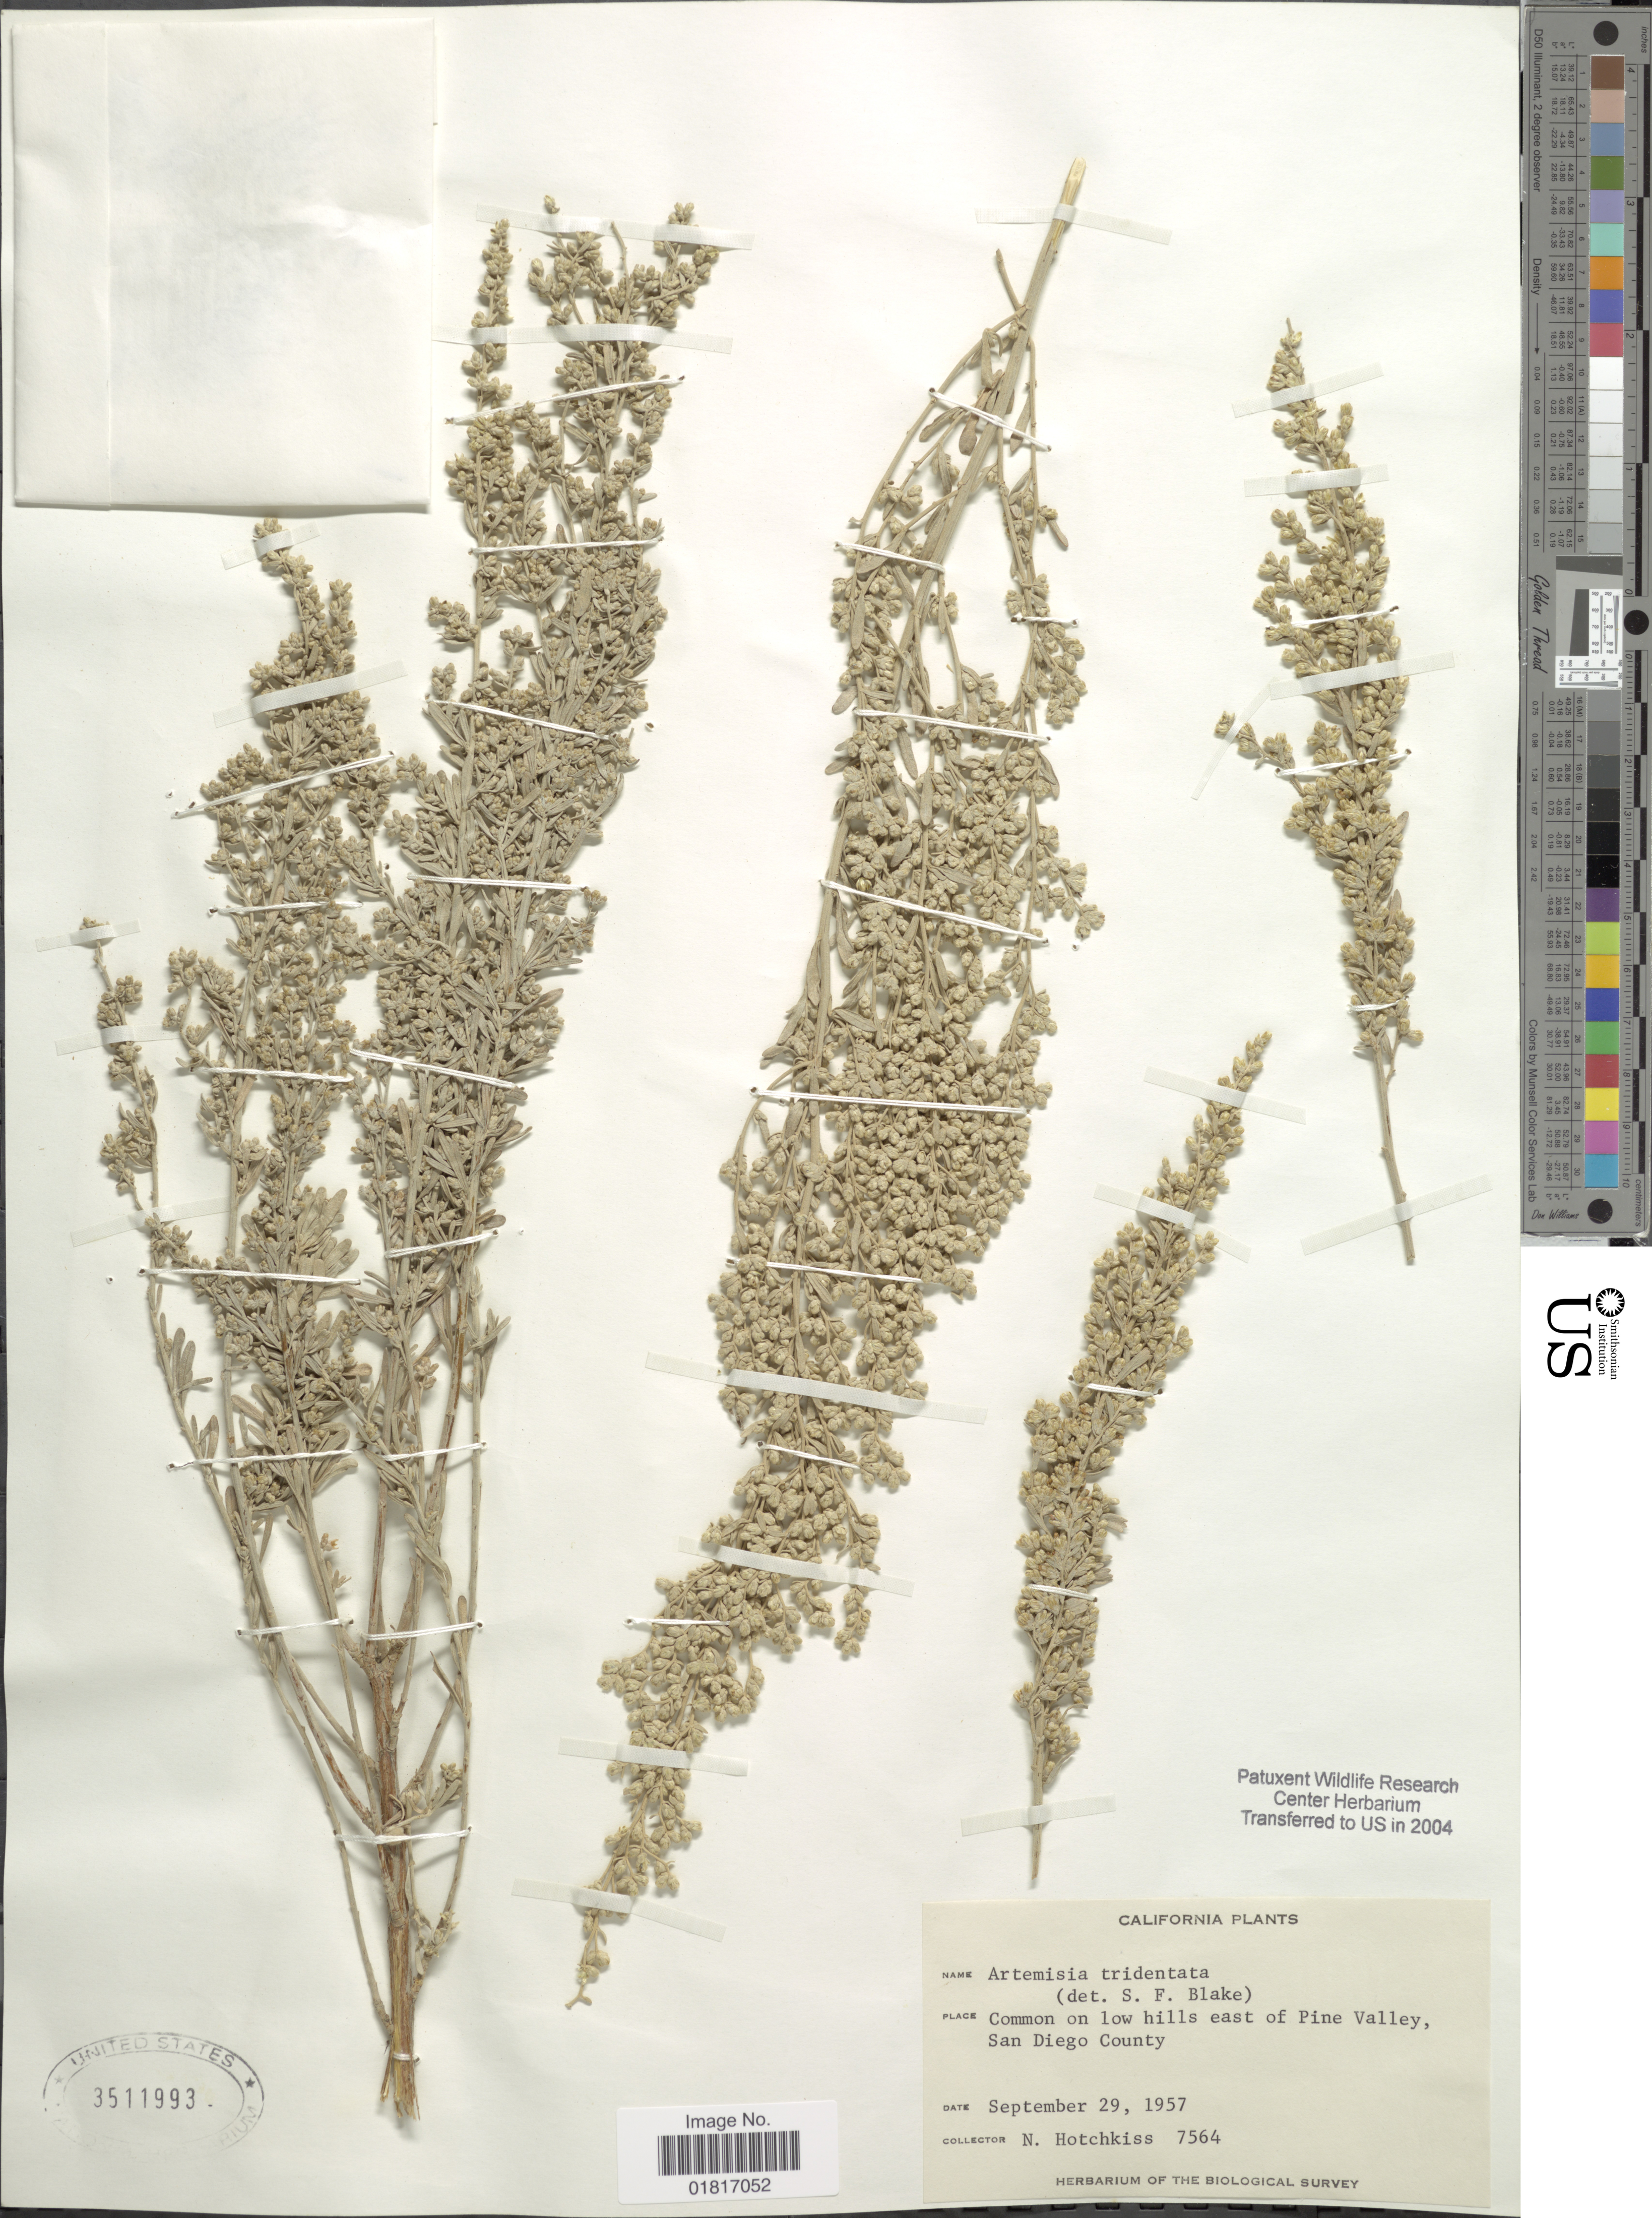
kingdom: Plantae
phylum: Tracheophyta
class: Magnoliopsida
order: Asterales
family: Asteraceae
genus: Artemisia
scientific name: Artemisia tridentata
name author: Nutt.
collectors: N. Hotchkiss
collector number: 7564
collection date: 1957-09-29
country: United States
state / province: California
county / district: San Diego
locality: Common on low hills east of Pine Valley, San Diego County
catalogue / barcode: US 3511993